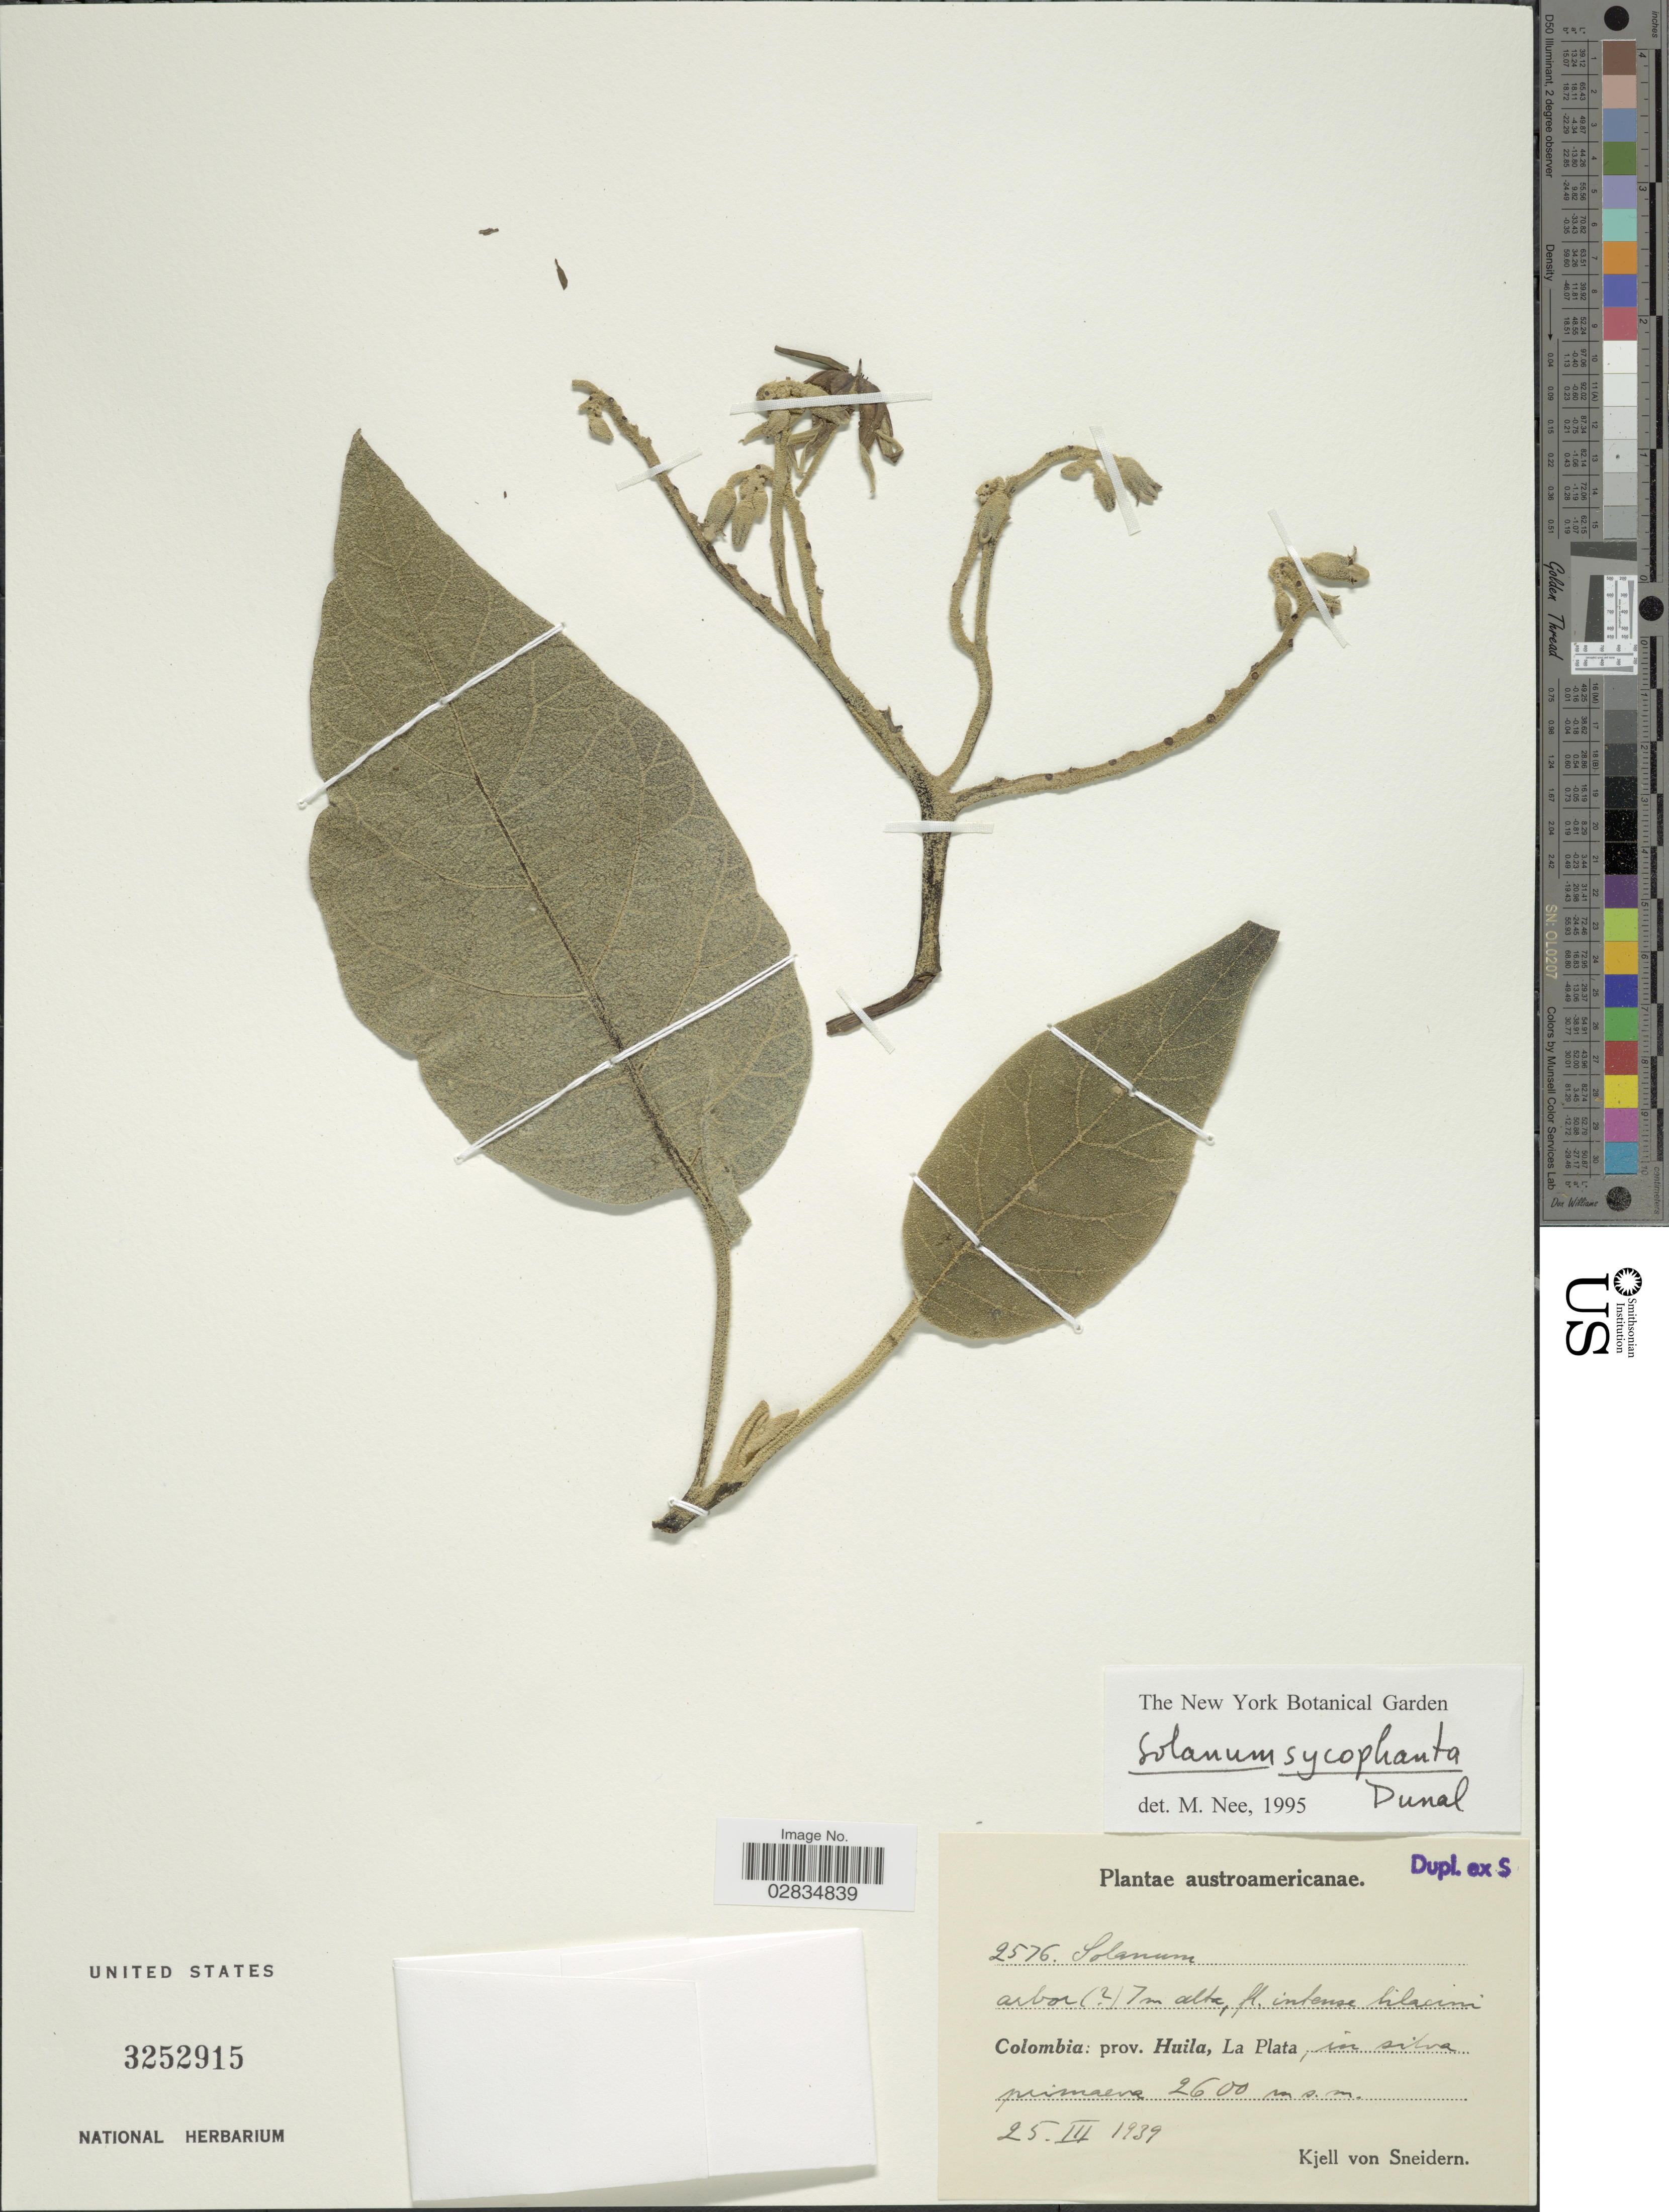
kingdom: Plantae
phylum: Tracheophyta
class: Magnoliopsida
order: Solanales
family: Solanaceae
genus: Solanum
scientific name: Solanum sycophanta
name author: Dunal in DC.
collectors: K. von Sneidern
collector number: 2576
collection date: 1939-03-25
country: Colombia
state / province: Huila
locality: La Plata.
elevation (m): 2600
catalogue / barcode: US 3252915